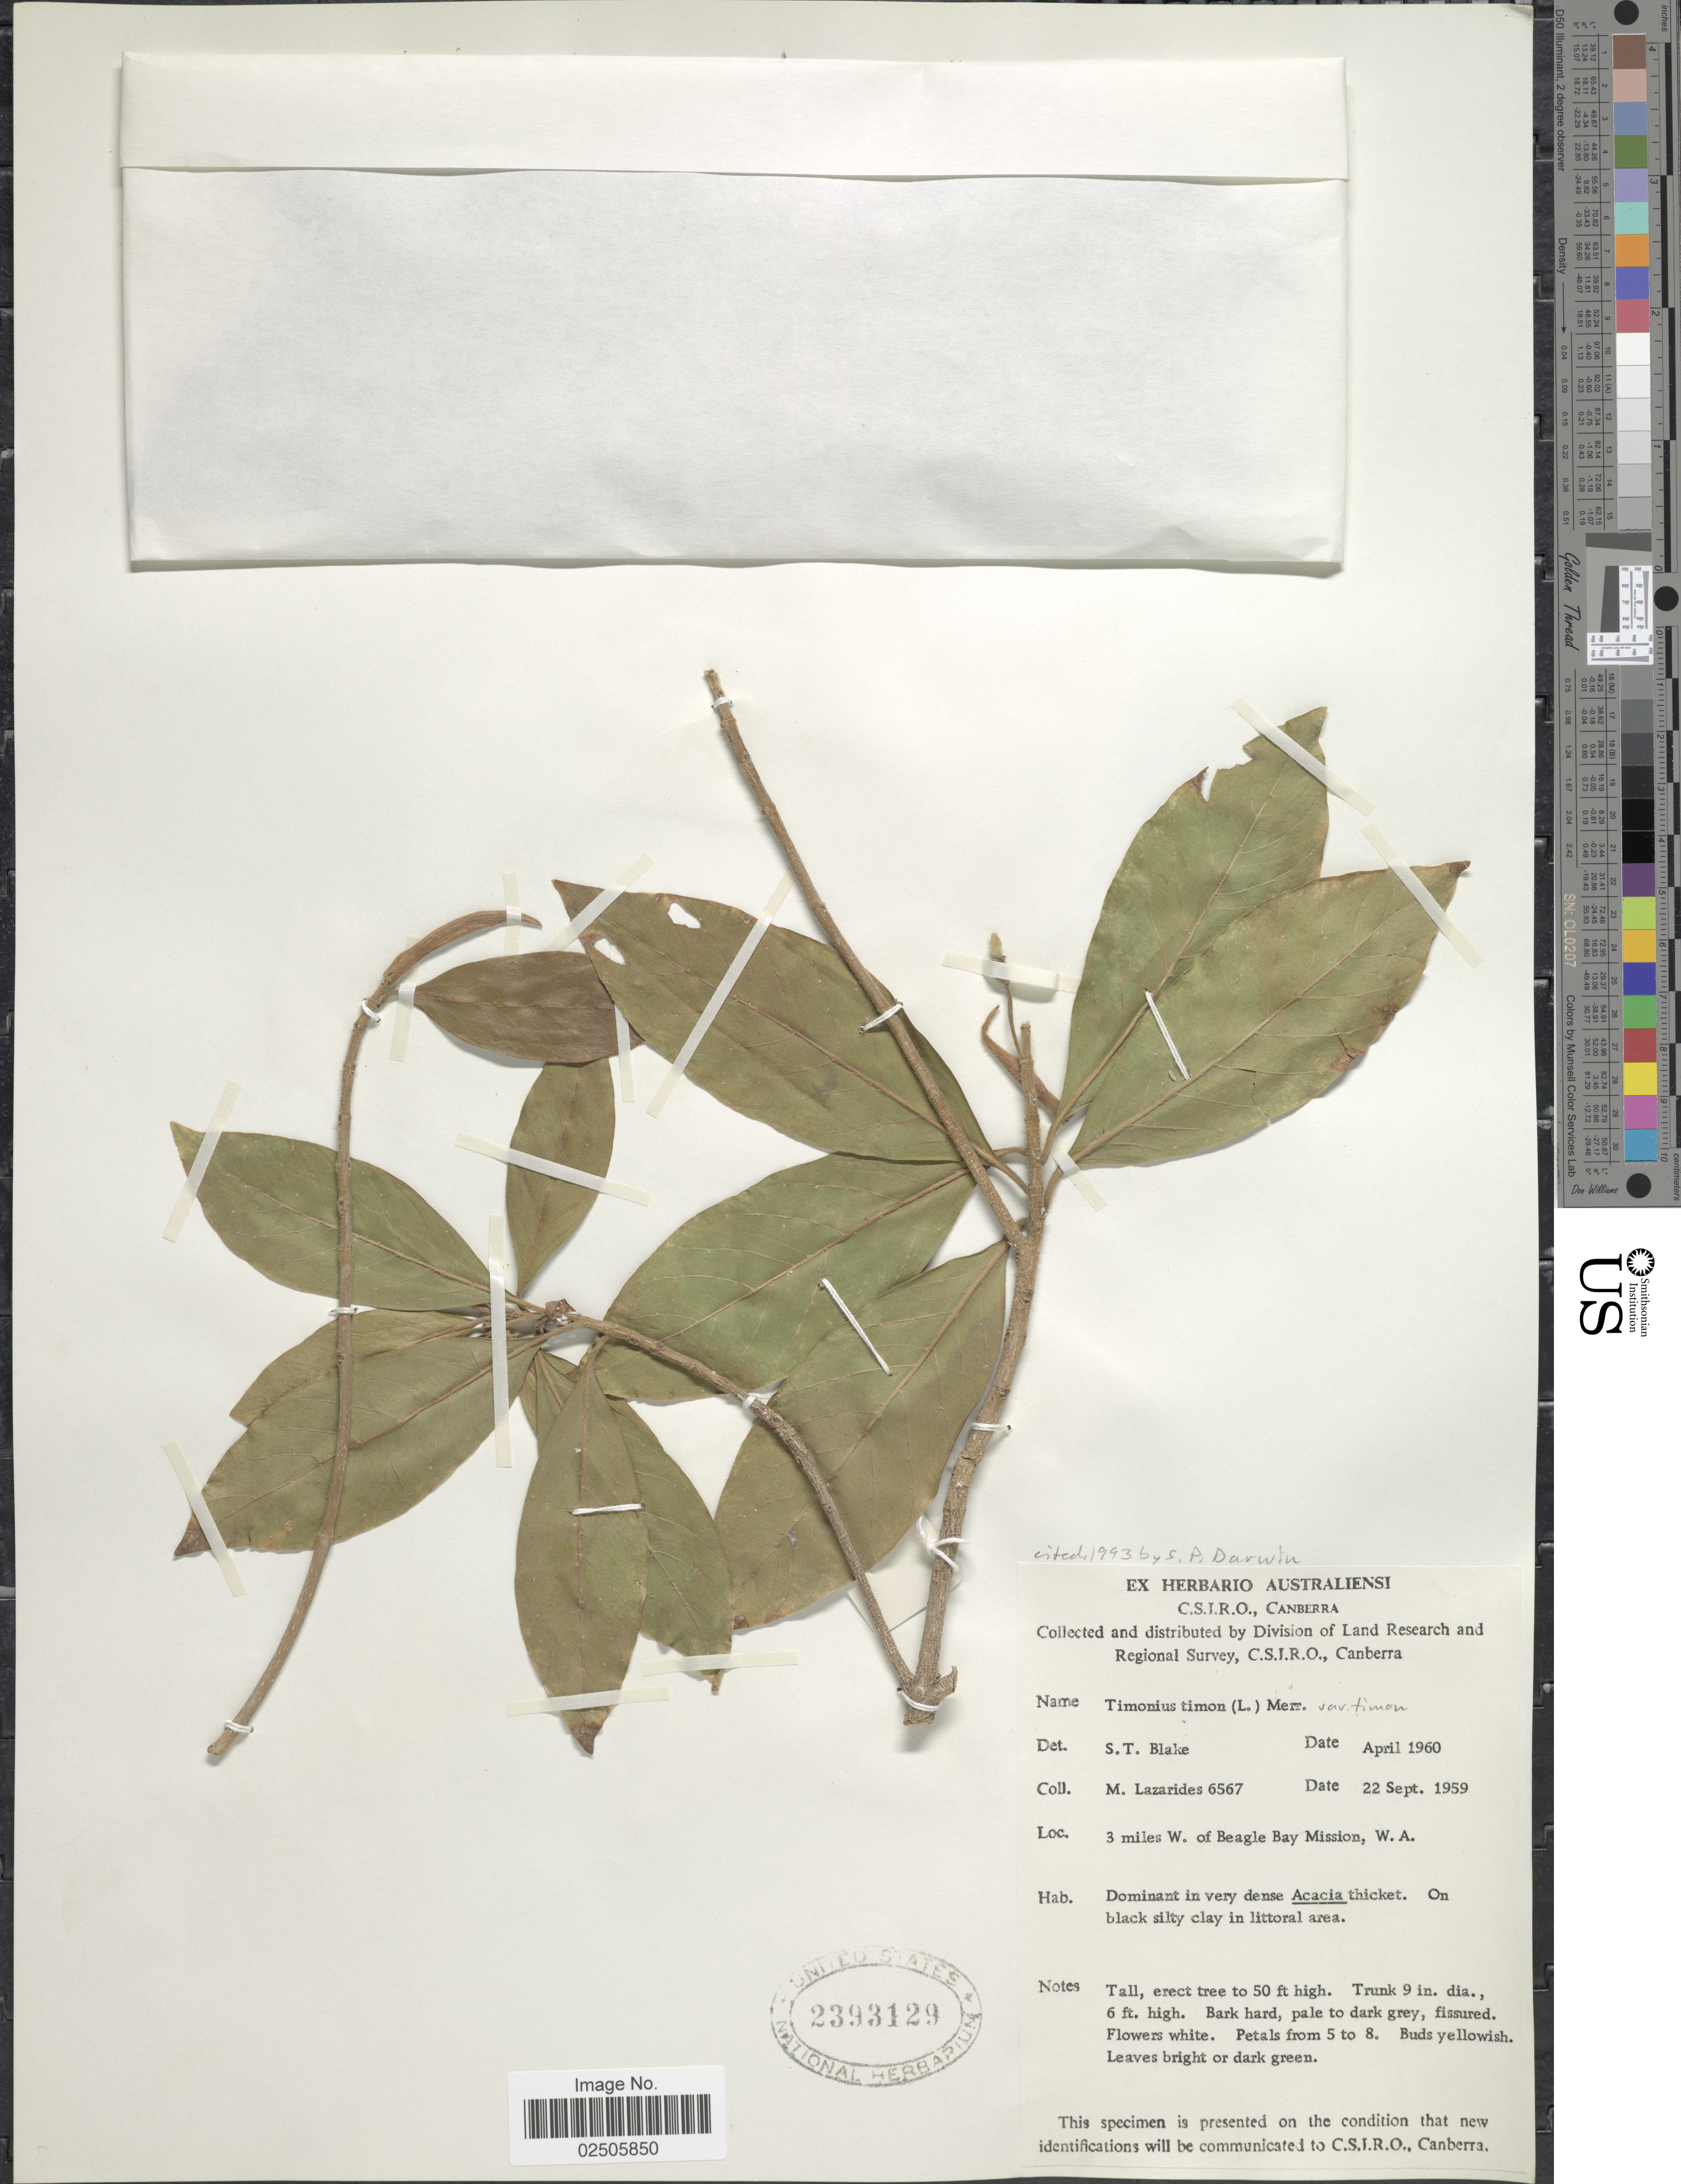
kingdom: Plantae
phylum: Tracheophyta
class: Magnoliopsida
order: Gentianales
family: Rubiaceae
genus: Timonius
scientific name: Timonius timon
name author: (Spreng.) Merr.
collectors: M. Lazarides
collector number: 6567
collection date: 1959-09-22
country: Australia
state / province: Western Australia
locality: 3 miles W. of Beagle Bay Mission, W.A.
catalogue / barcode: US 2393129